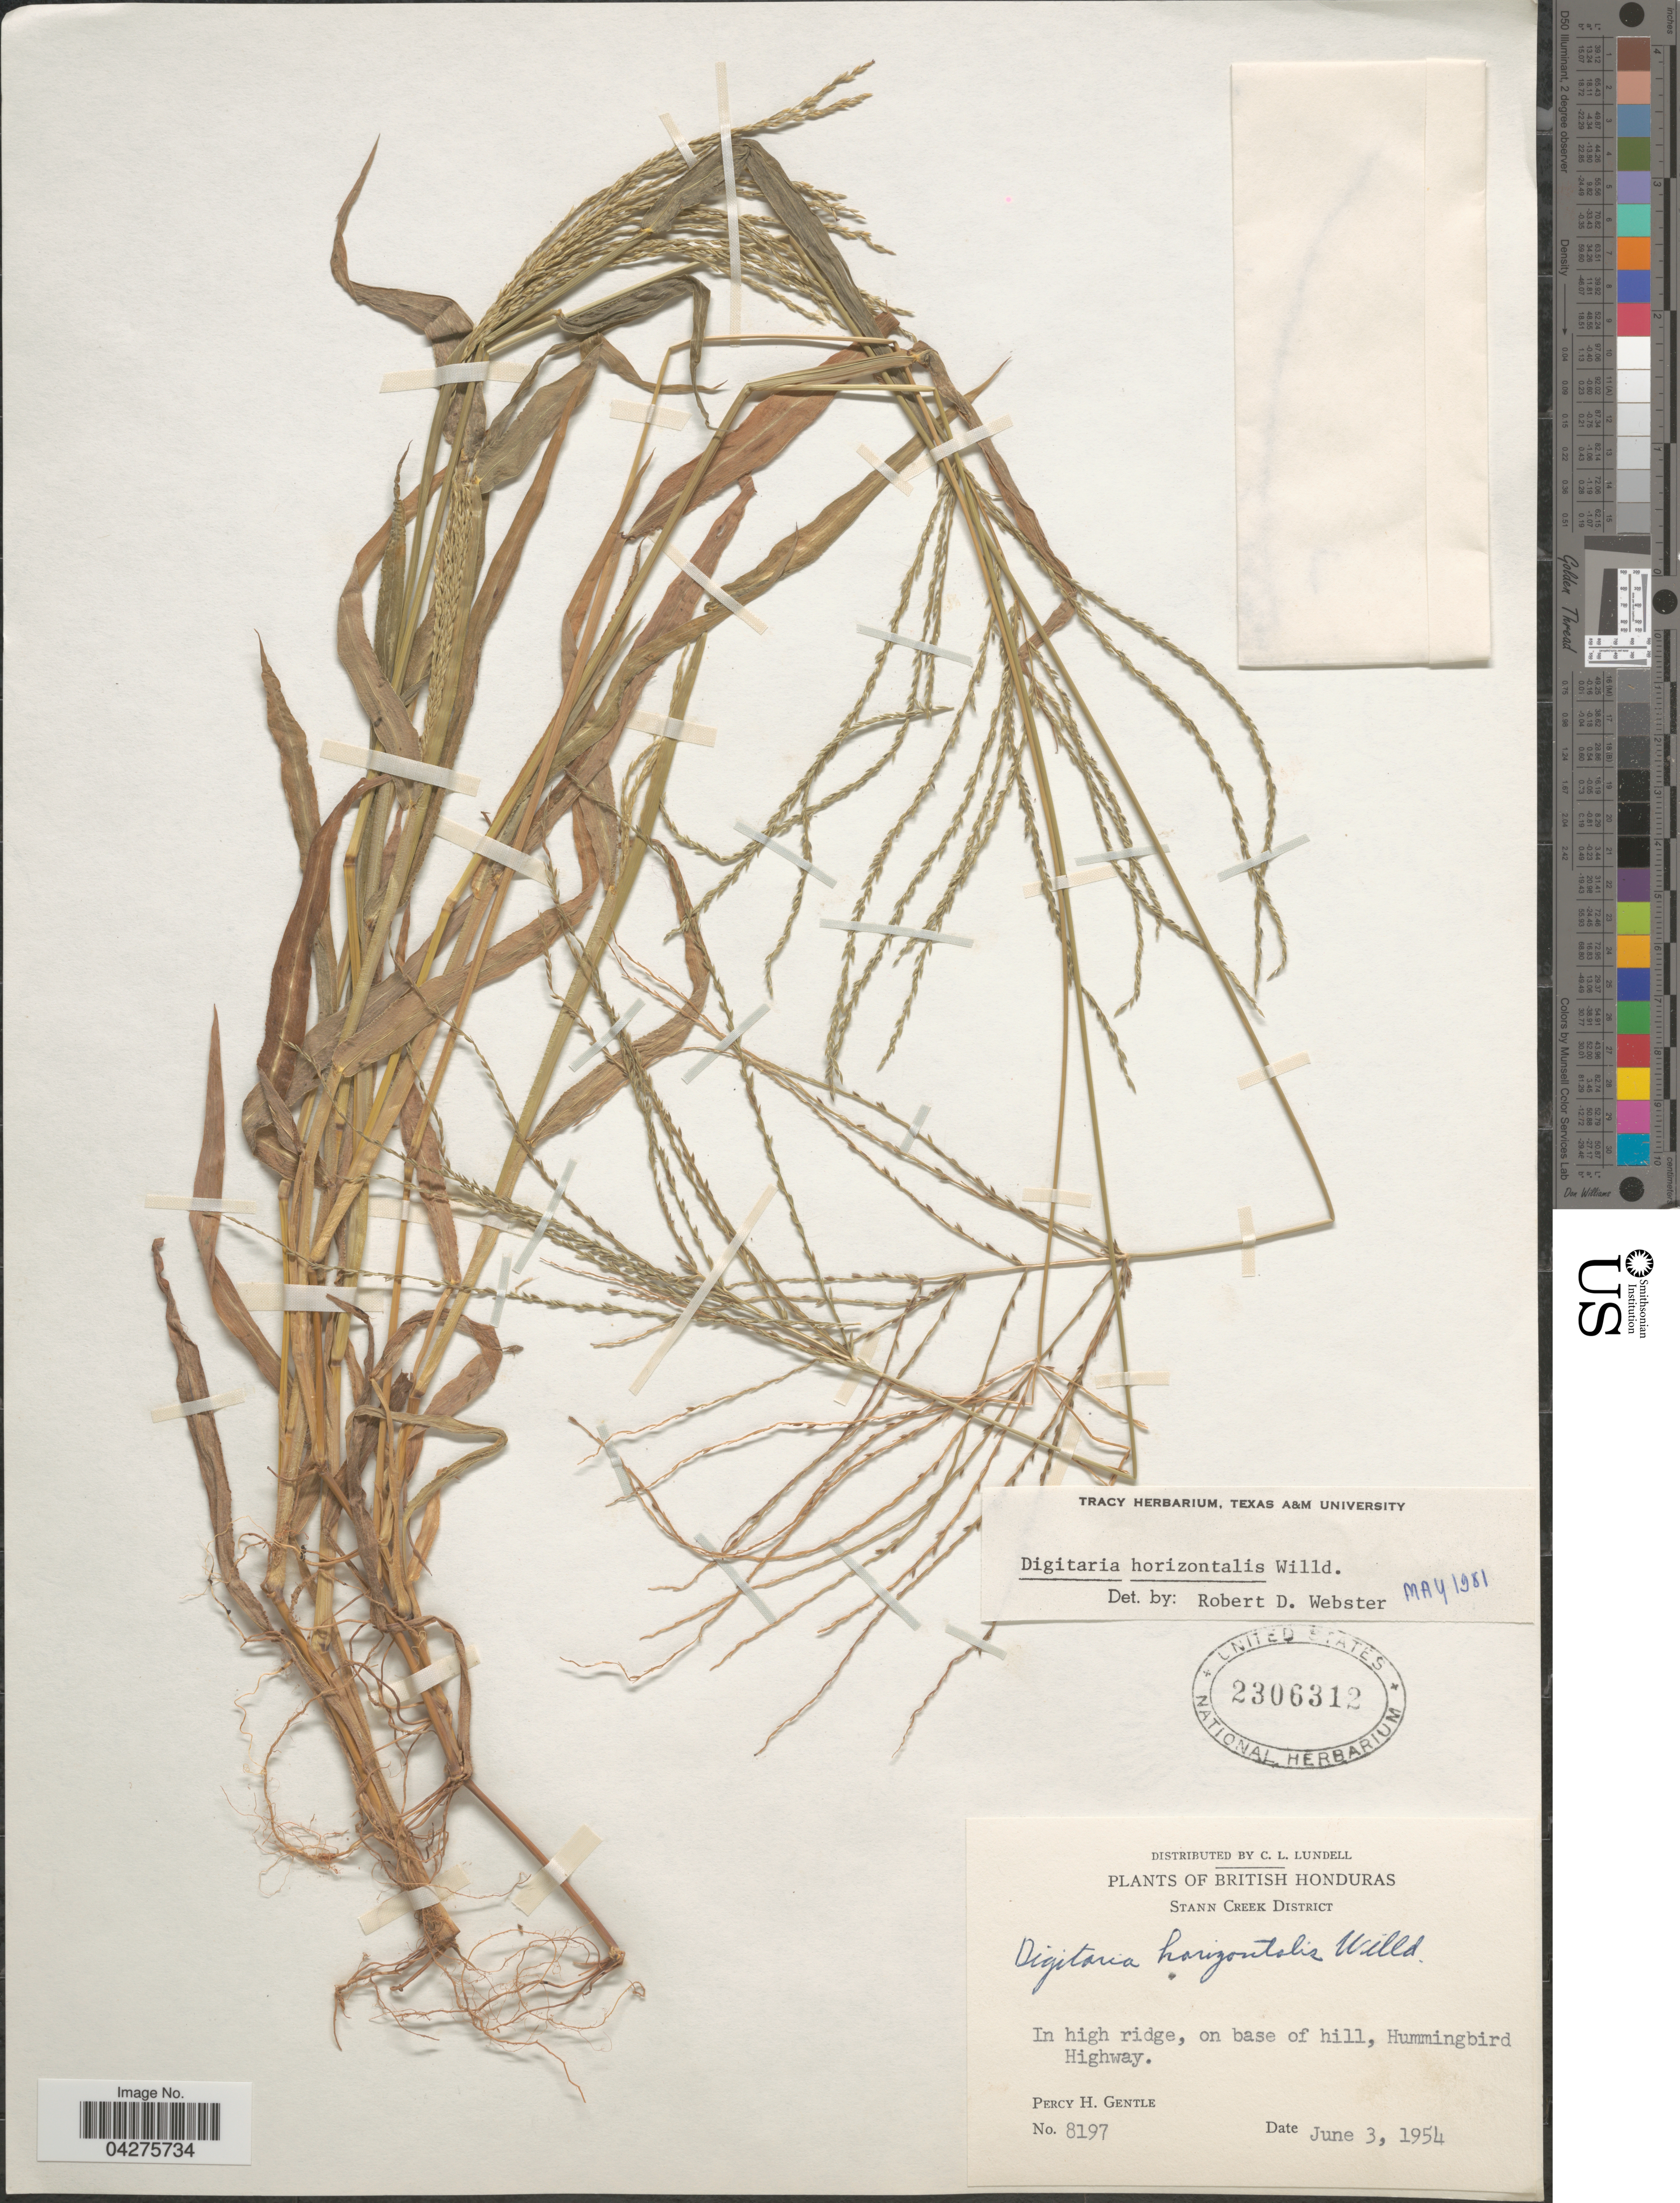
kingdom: Plantae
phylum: Tracheophyta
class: Liliopsida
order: Poales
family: Poaceae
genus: Digitaria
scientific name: Digitaria horizontalis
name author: Willd.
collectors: P. H. Gentle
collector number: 8197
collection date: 1954-06-03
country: Belize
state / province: Stann Creek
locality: British Honduras. Stann Creek District. In high ridge, on base of hill, Hummingbird Highway.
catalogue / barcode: US 2306312